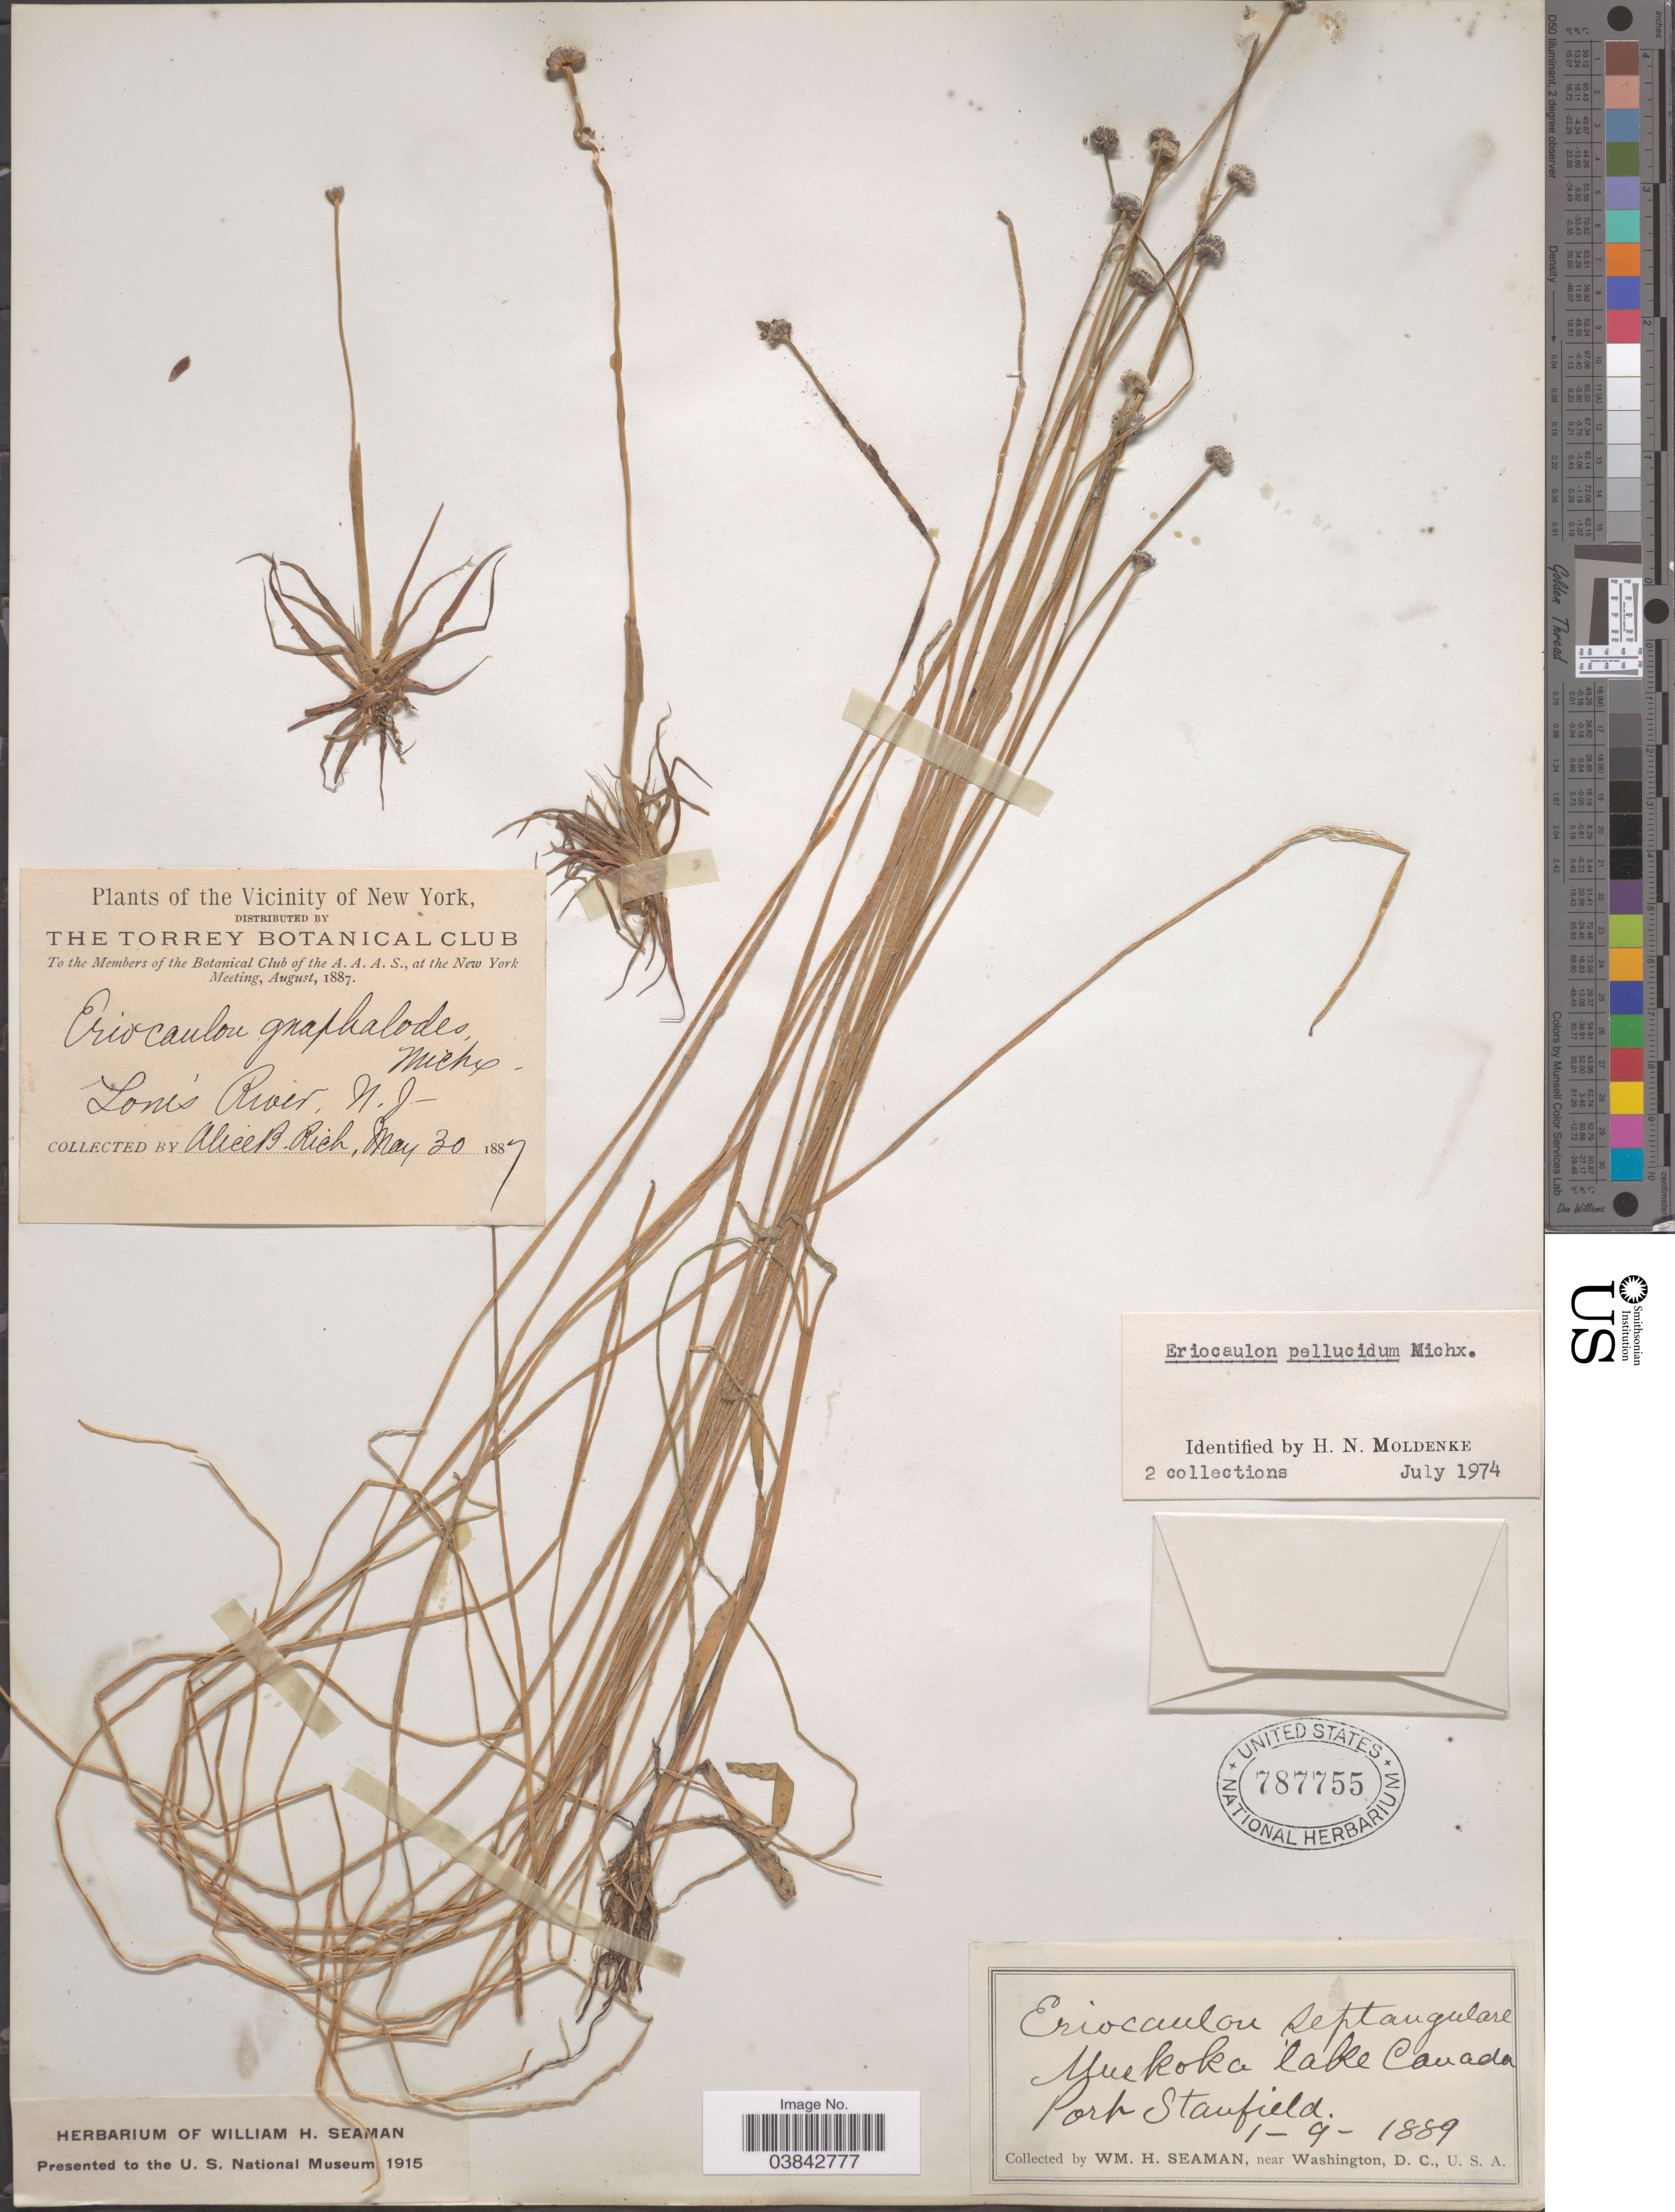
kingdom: Plantae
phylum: Tracheophyta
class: Liliopsida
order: Poales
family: Eriocaulaceae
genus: Eriocaulon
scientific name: Eriocaulon aquaticum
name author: (Hill) Druce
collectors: A. Rich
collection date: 1887-05-30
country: United States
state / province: New Jersey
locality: The Vicinity of New York. Lone's River.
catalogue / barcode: US 787755